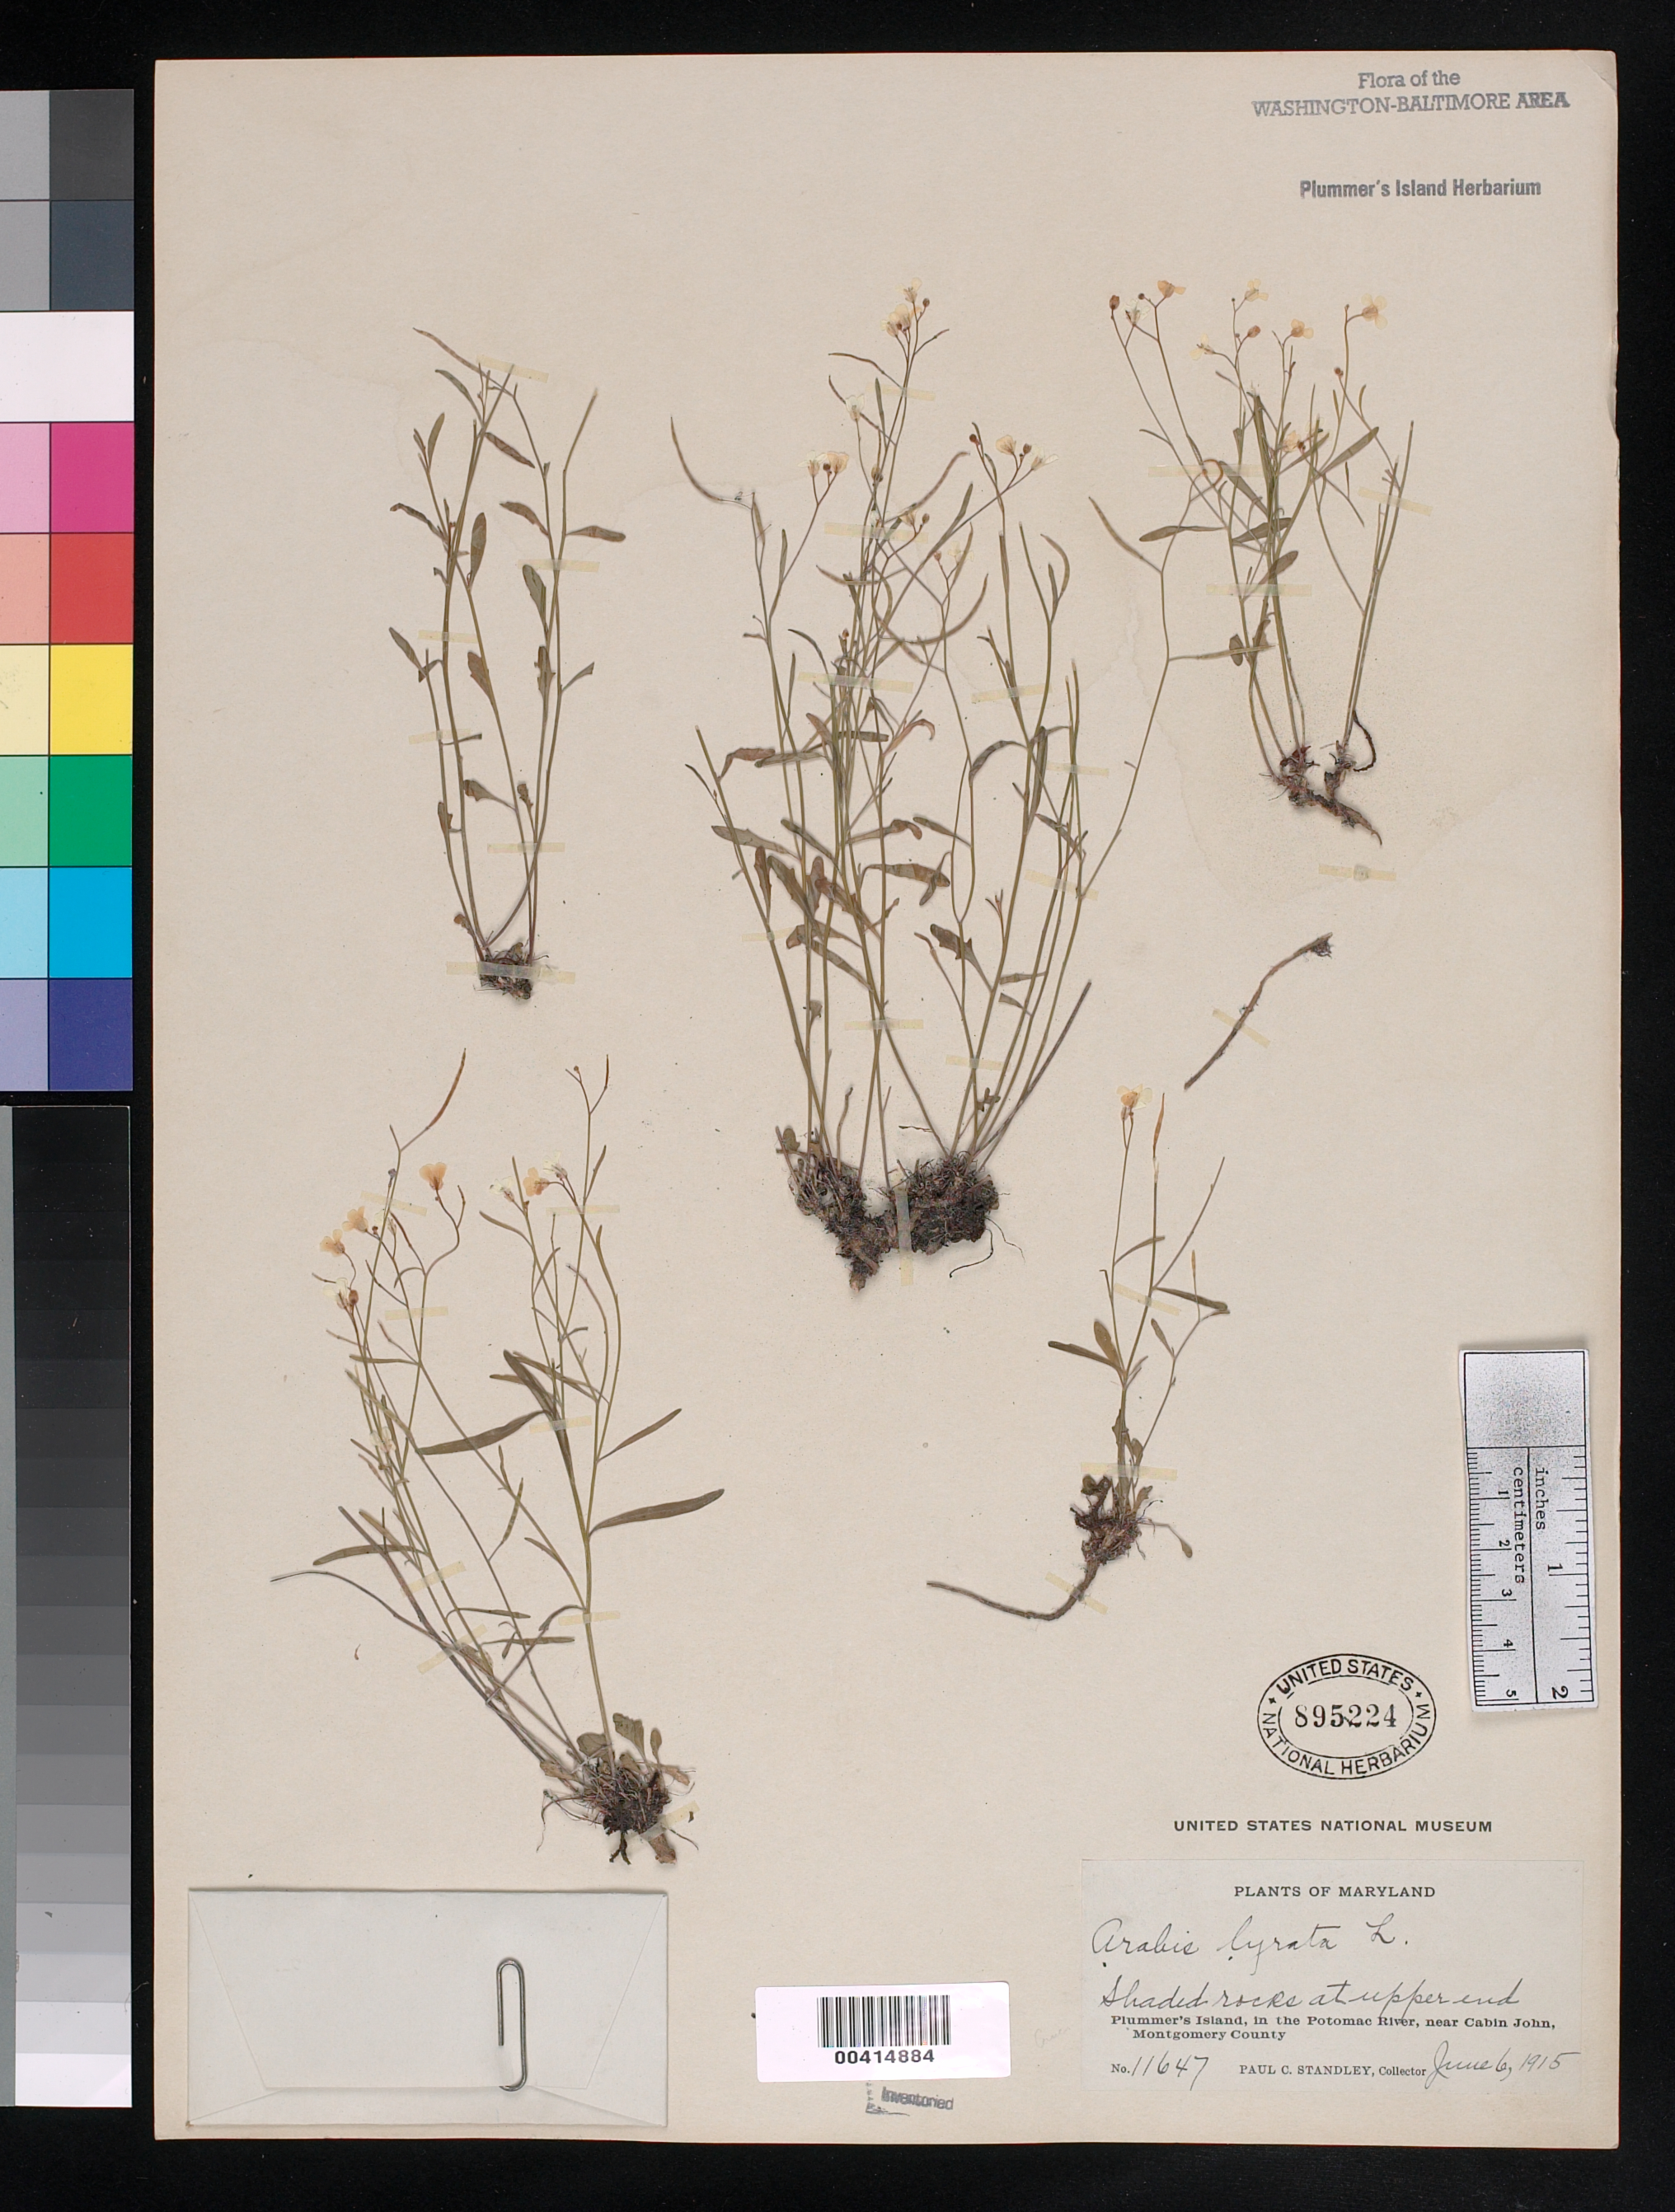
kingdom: Plantae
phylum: Tracheophyta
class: Magnoliopsida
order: Brassicales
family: Brassicaceae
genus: Arabidopsis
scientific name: Arabidopsis lyrata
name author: (L.) O'Kane & Al-Shehbaz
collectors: P. C. Standley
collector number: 11647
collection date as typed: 06 Jun 1915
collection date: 1915-06-06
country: United States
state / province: Maryland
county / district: Montgomery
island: Plummers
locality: Plummer's Island; Upper End C. & O. Canal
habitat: Shaded rocks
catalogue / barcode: US 895224